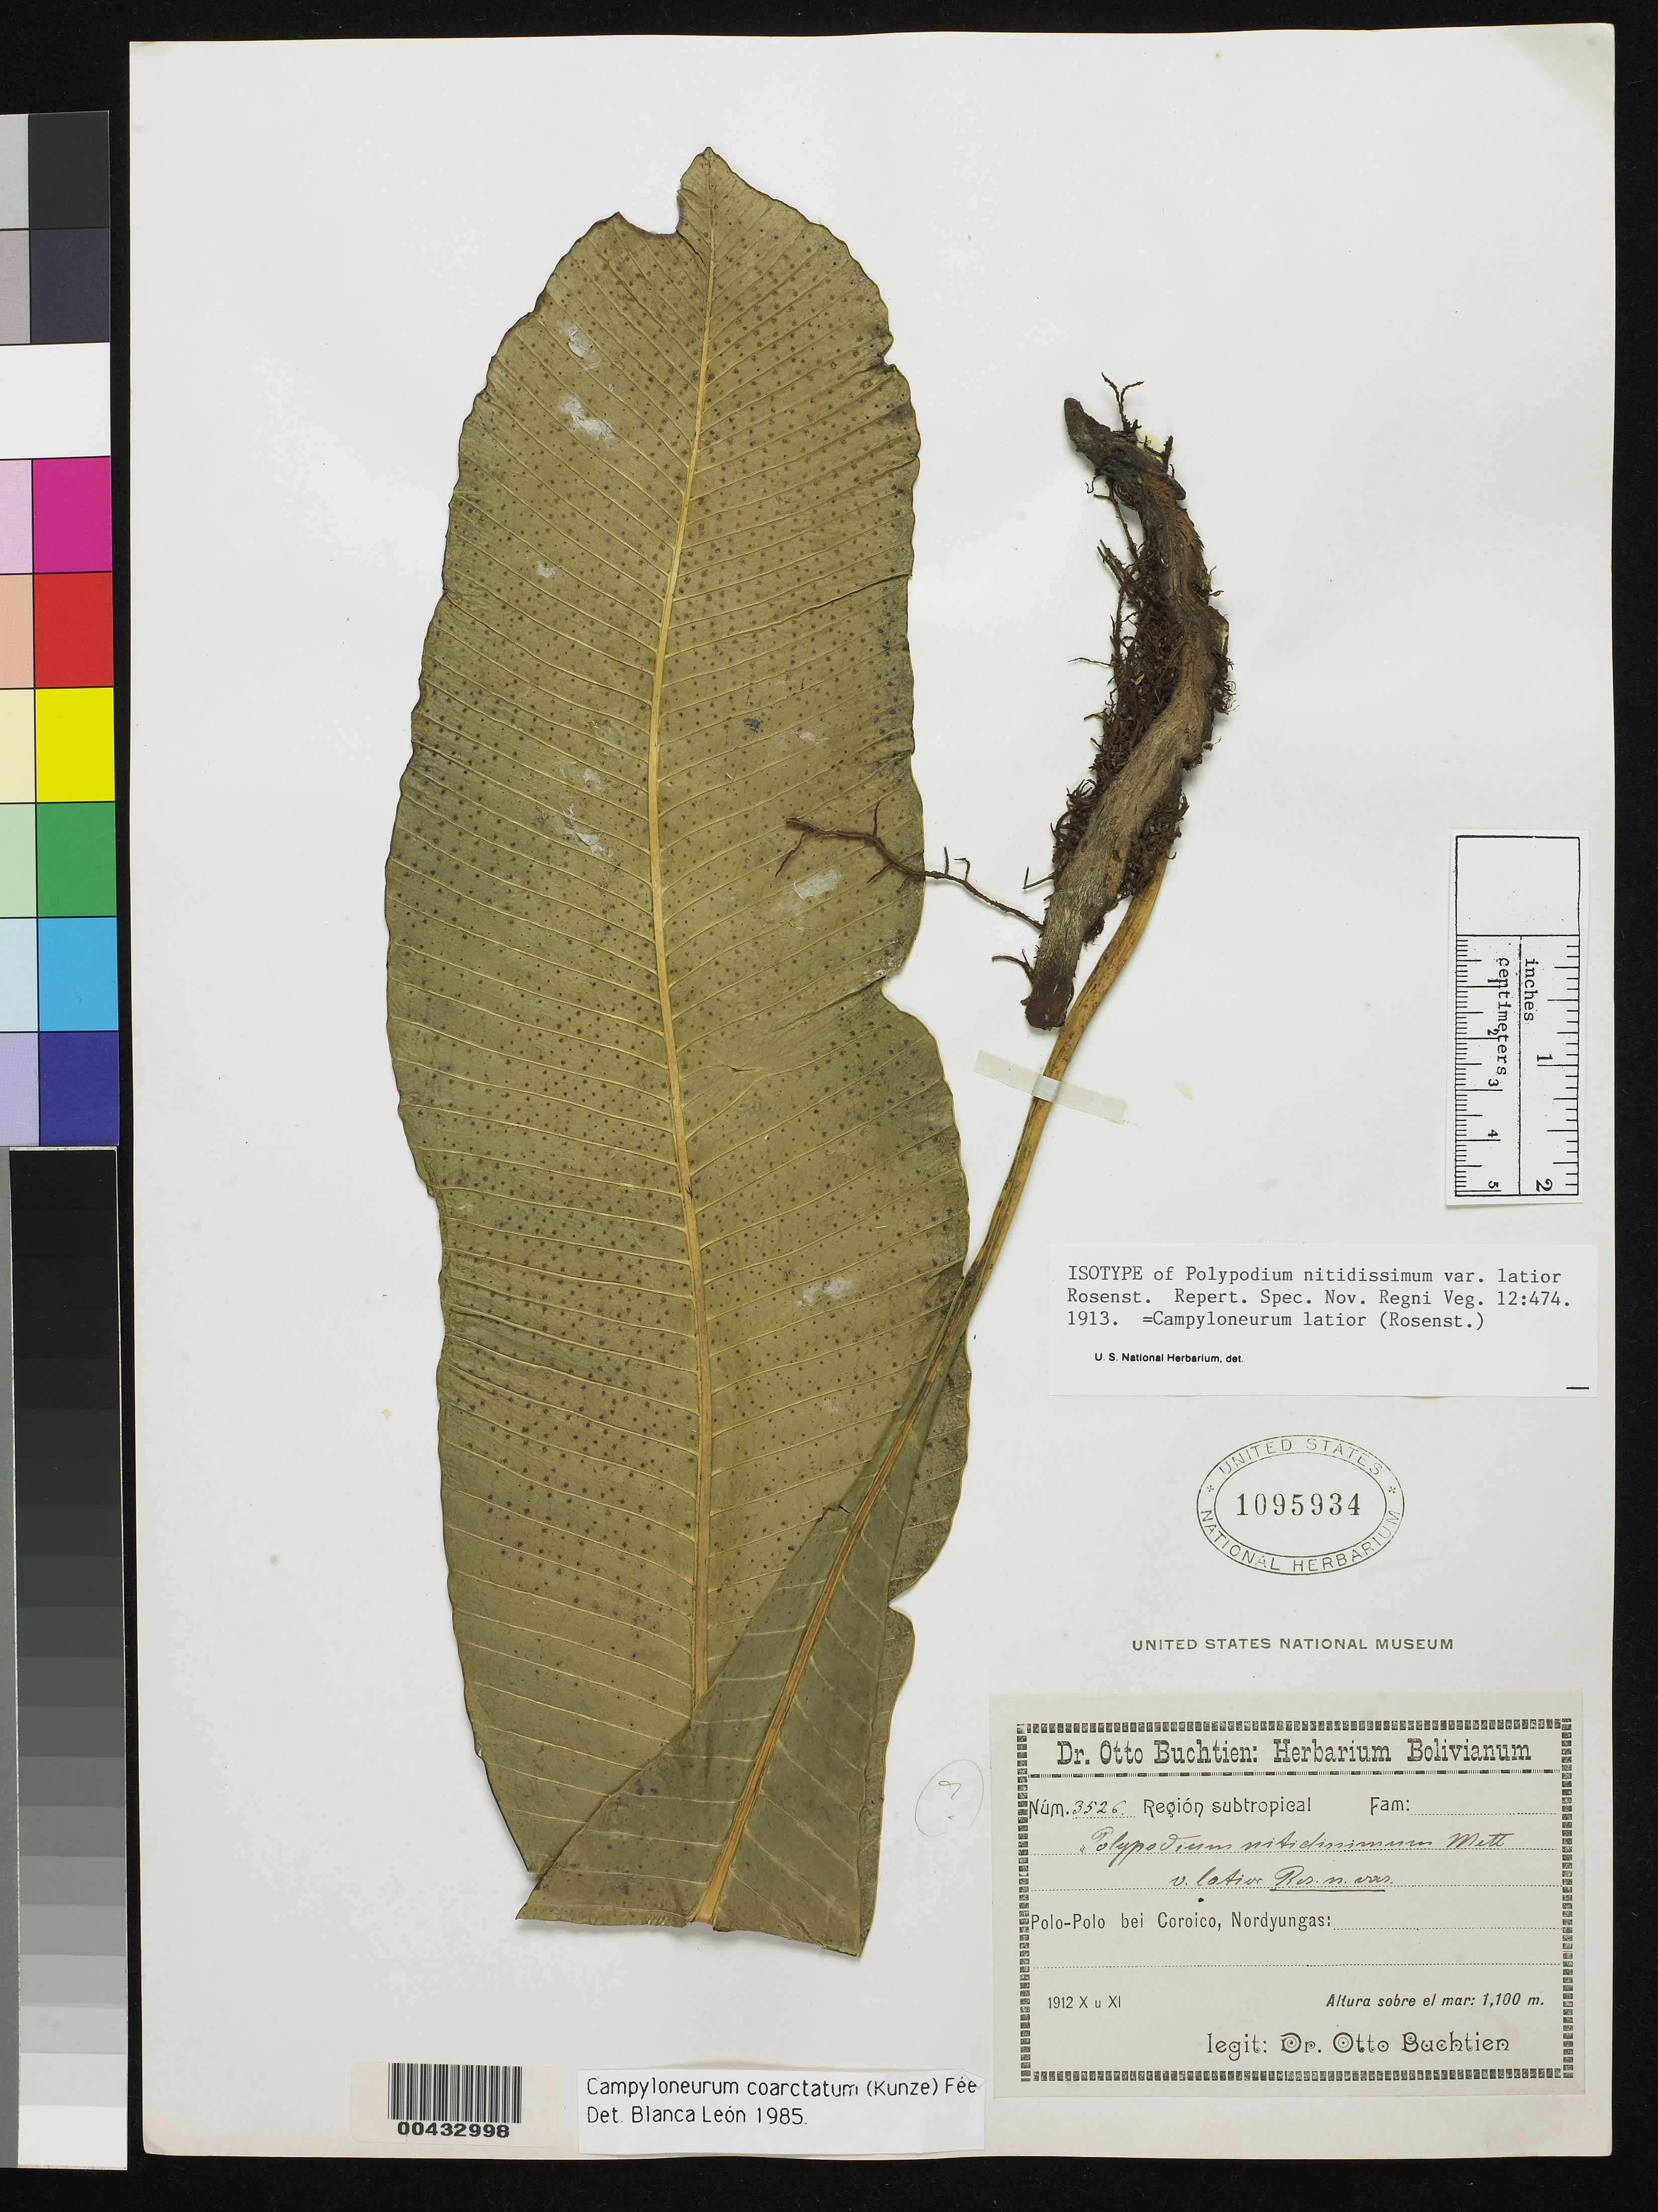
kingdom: Plantae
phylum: Tracheophyta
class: Polypodiopsida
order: Polypodiales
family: Polypodiaceae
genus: Polypodium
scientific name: Polypodium nitidissimum var. latior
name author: Rosenst.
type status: Isotype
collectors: O. Buchtien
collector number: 3526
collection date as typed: Oct 1912 to -- Nov 1912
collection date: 1912-10/1912-11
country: Bolivia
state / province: La Paz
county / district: Nor Yungas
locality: Polo-Polo bei Coroico.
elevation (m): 1100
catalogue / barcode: US 1095934